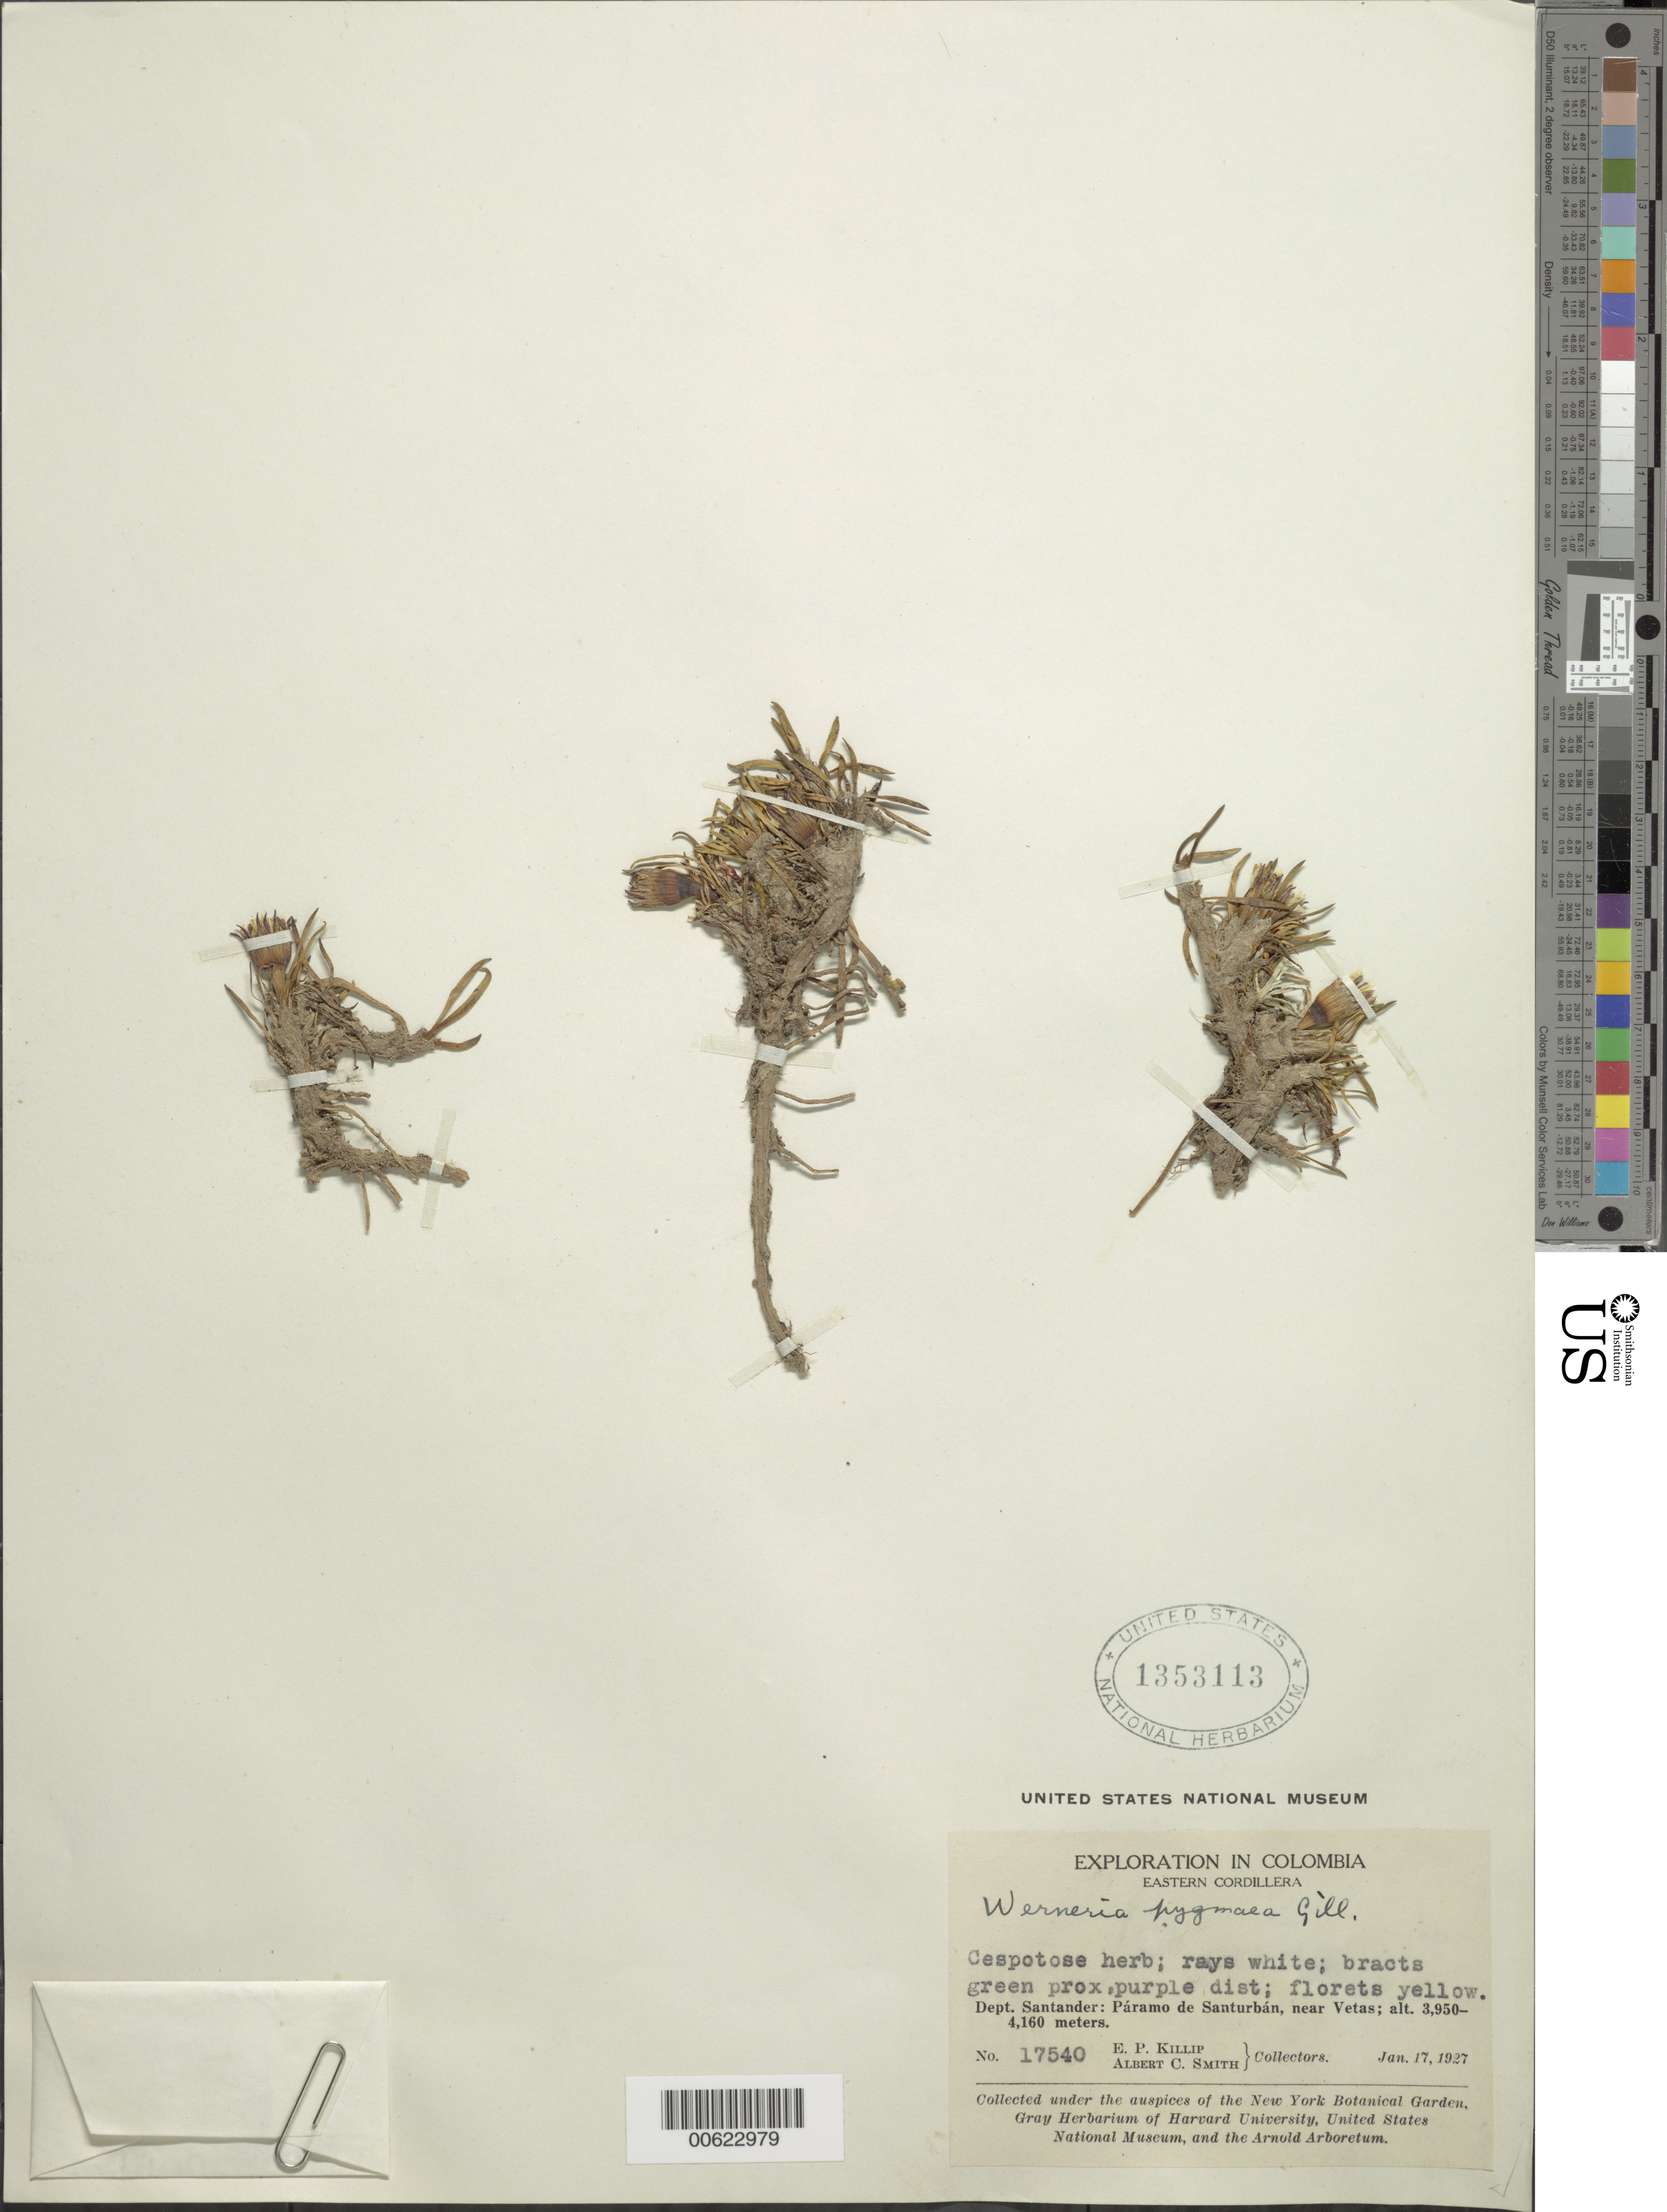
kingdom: Plantae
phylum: Tracheophyta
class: Magnoliopsida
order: Asterales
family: Asteraceae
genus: Werneria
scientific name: Werneria pygmaea complex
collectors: E. P. Killip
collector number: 17540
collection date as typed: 17-Jan-27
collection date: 1927-01-17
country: Colombia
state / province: Santander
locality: Páramo de Santurban, near Vetas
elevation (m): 3950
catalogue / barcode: US 1353113